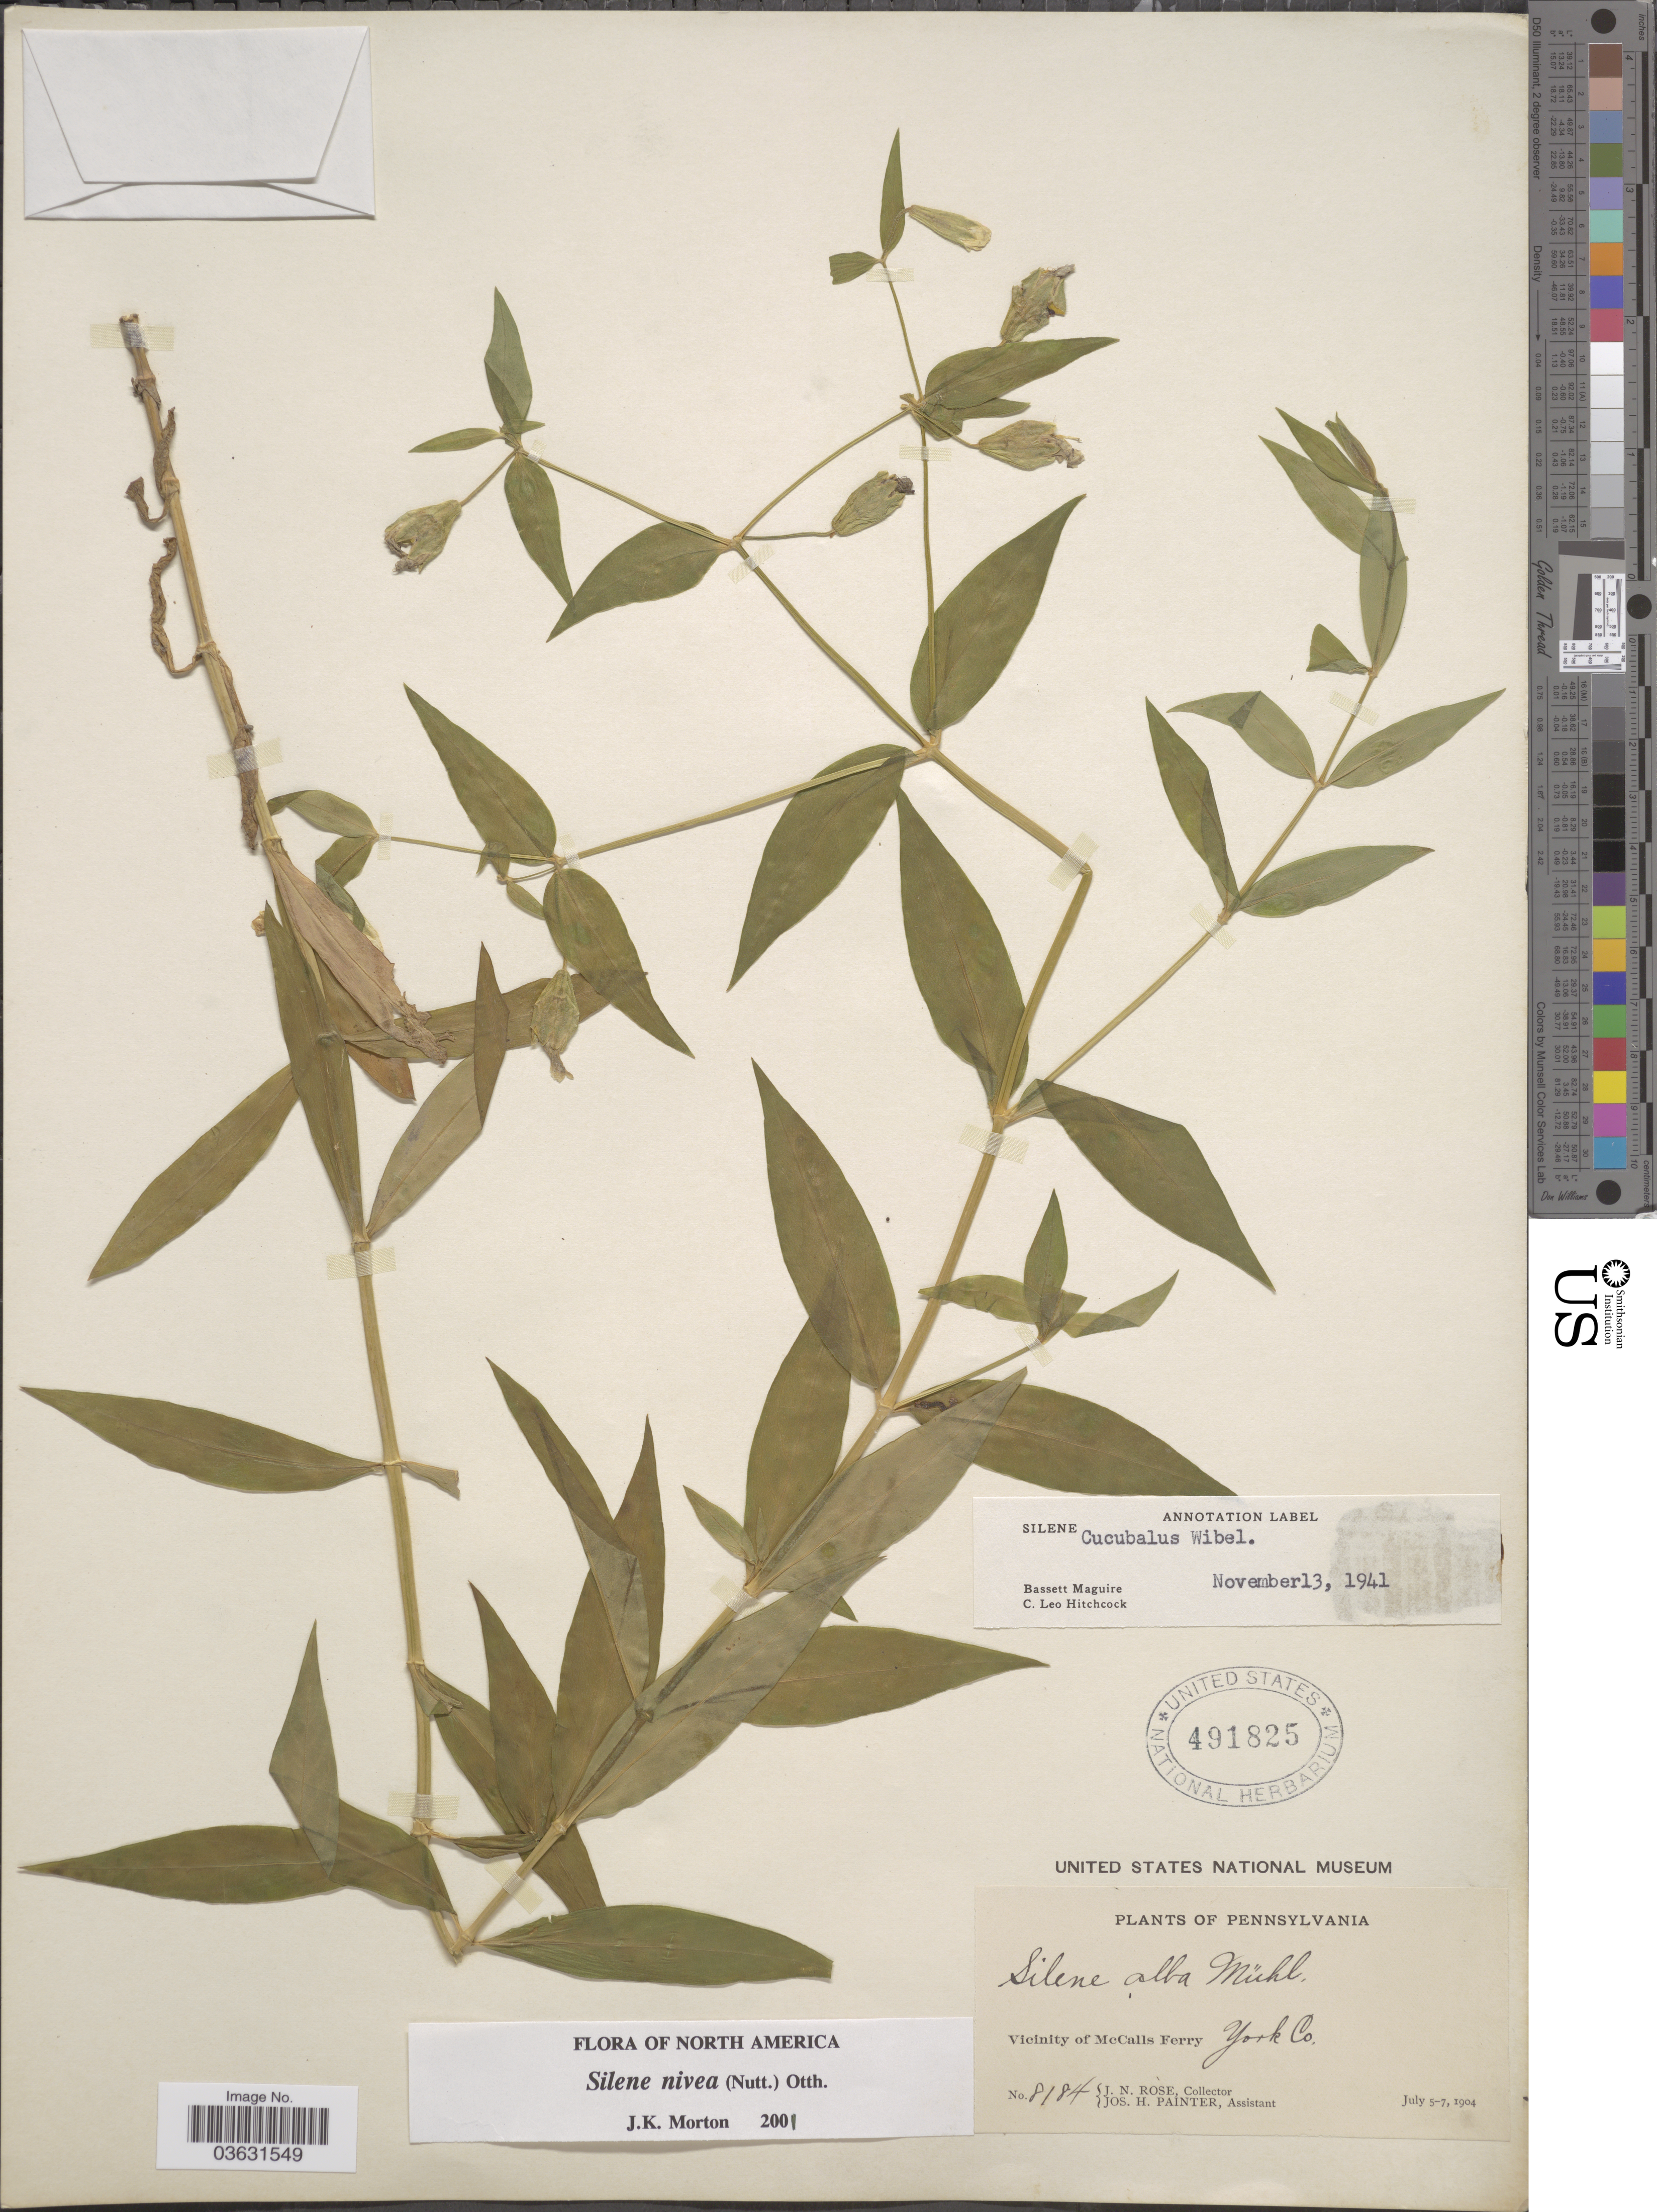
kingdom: Plantae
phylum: Tracheophyta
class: Magnoliopsida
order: Caryophyllales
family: Caryophyllaceae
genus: Silene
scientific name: Silene nivea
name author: (Nutt.) Muhl. ex DC.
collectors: J. N. Rose & J. H. Painter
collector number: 8184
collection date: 1904-07-05/1904-07-07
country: United States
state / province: Pennsylvania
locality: Vicinity of McCalls Ferry, York Co.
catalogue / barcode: US 491825